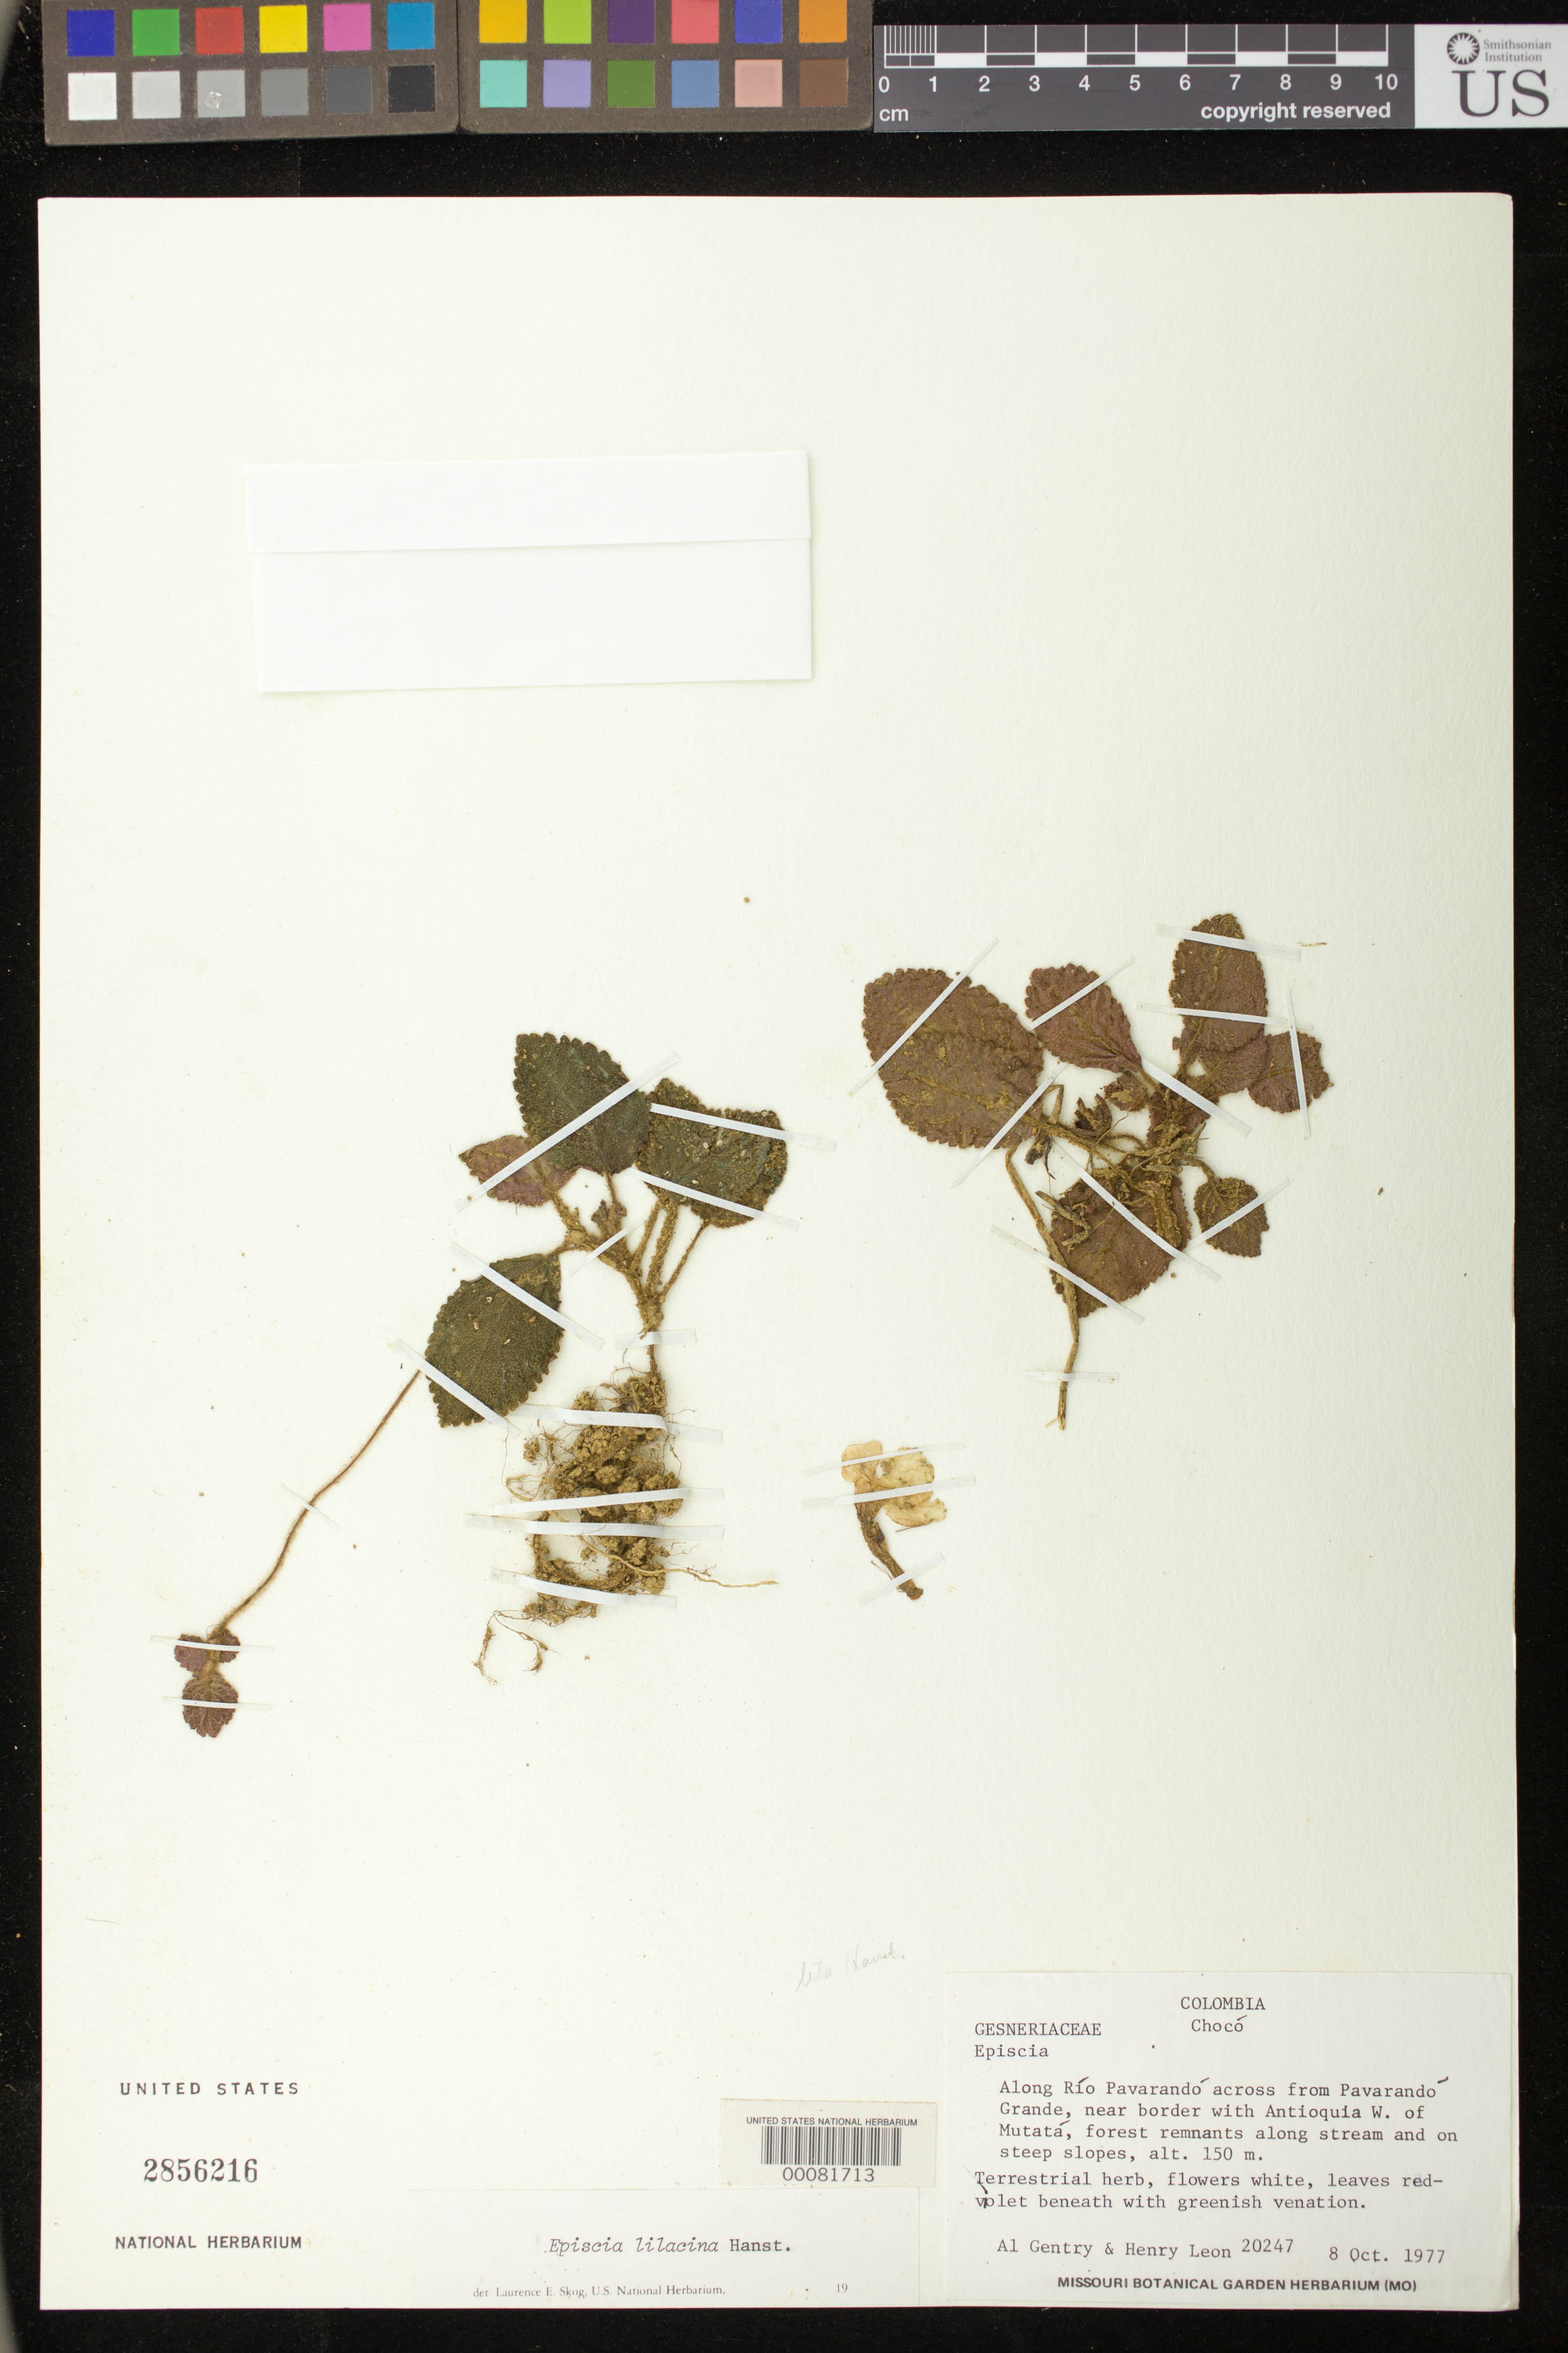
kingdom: Plantae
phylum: Tracheophyta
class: Magnoliopsida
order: Lamiales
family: Gesneriaceae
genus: Episcia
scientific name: Episcia lilacina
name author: Hanst.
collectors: A. H. Gentry & H. Leon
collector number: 20247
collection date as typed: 08 Oct 1977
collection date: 1977-10-08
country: Colombia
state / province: Chocó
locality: Along Rio Pavarando across from Pavarando Grande, near border with Antioquia W of Mutata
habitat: Forest remnants along stream and on steep slopes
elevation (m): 150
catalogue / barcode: US 2856216